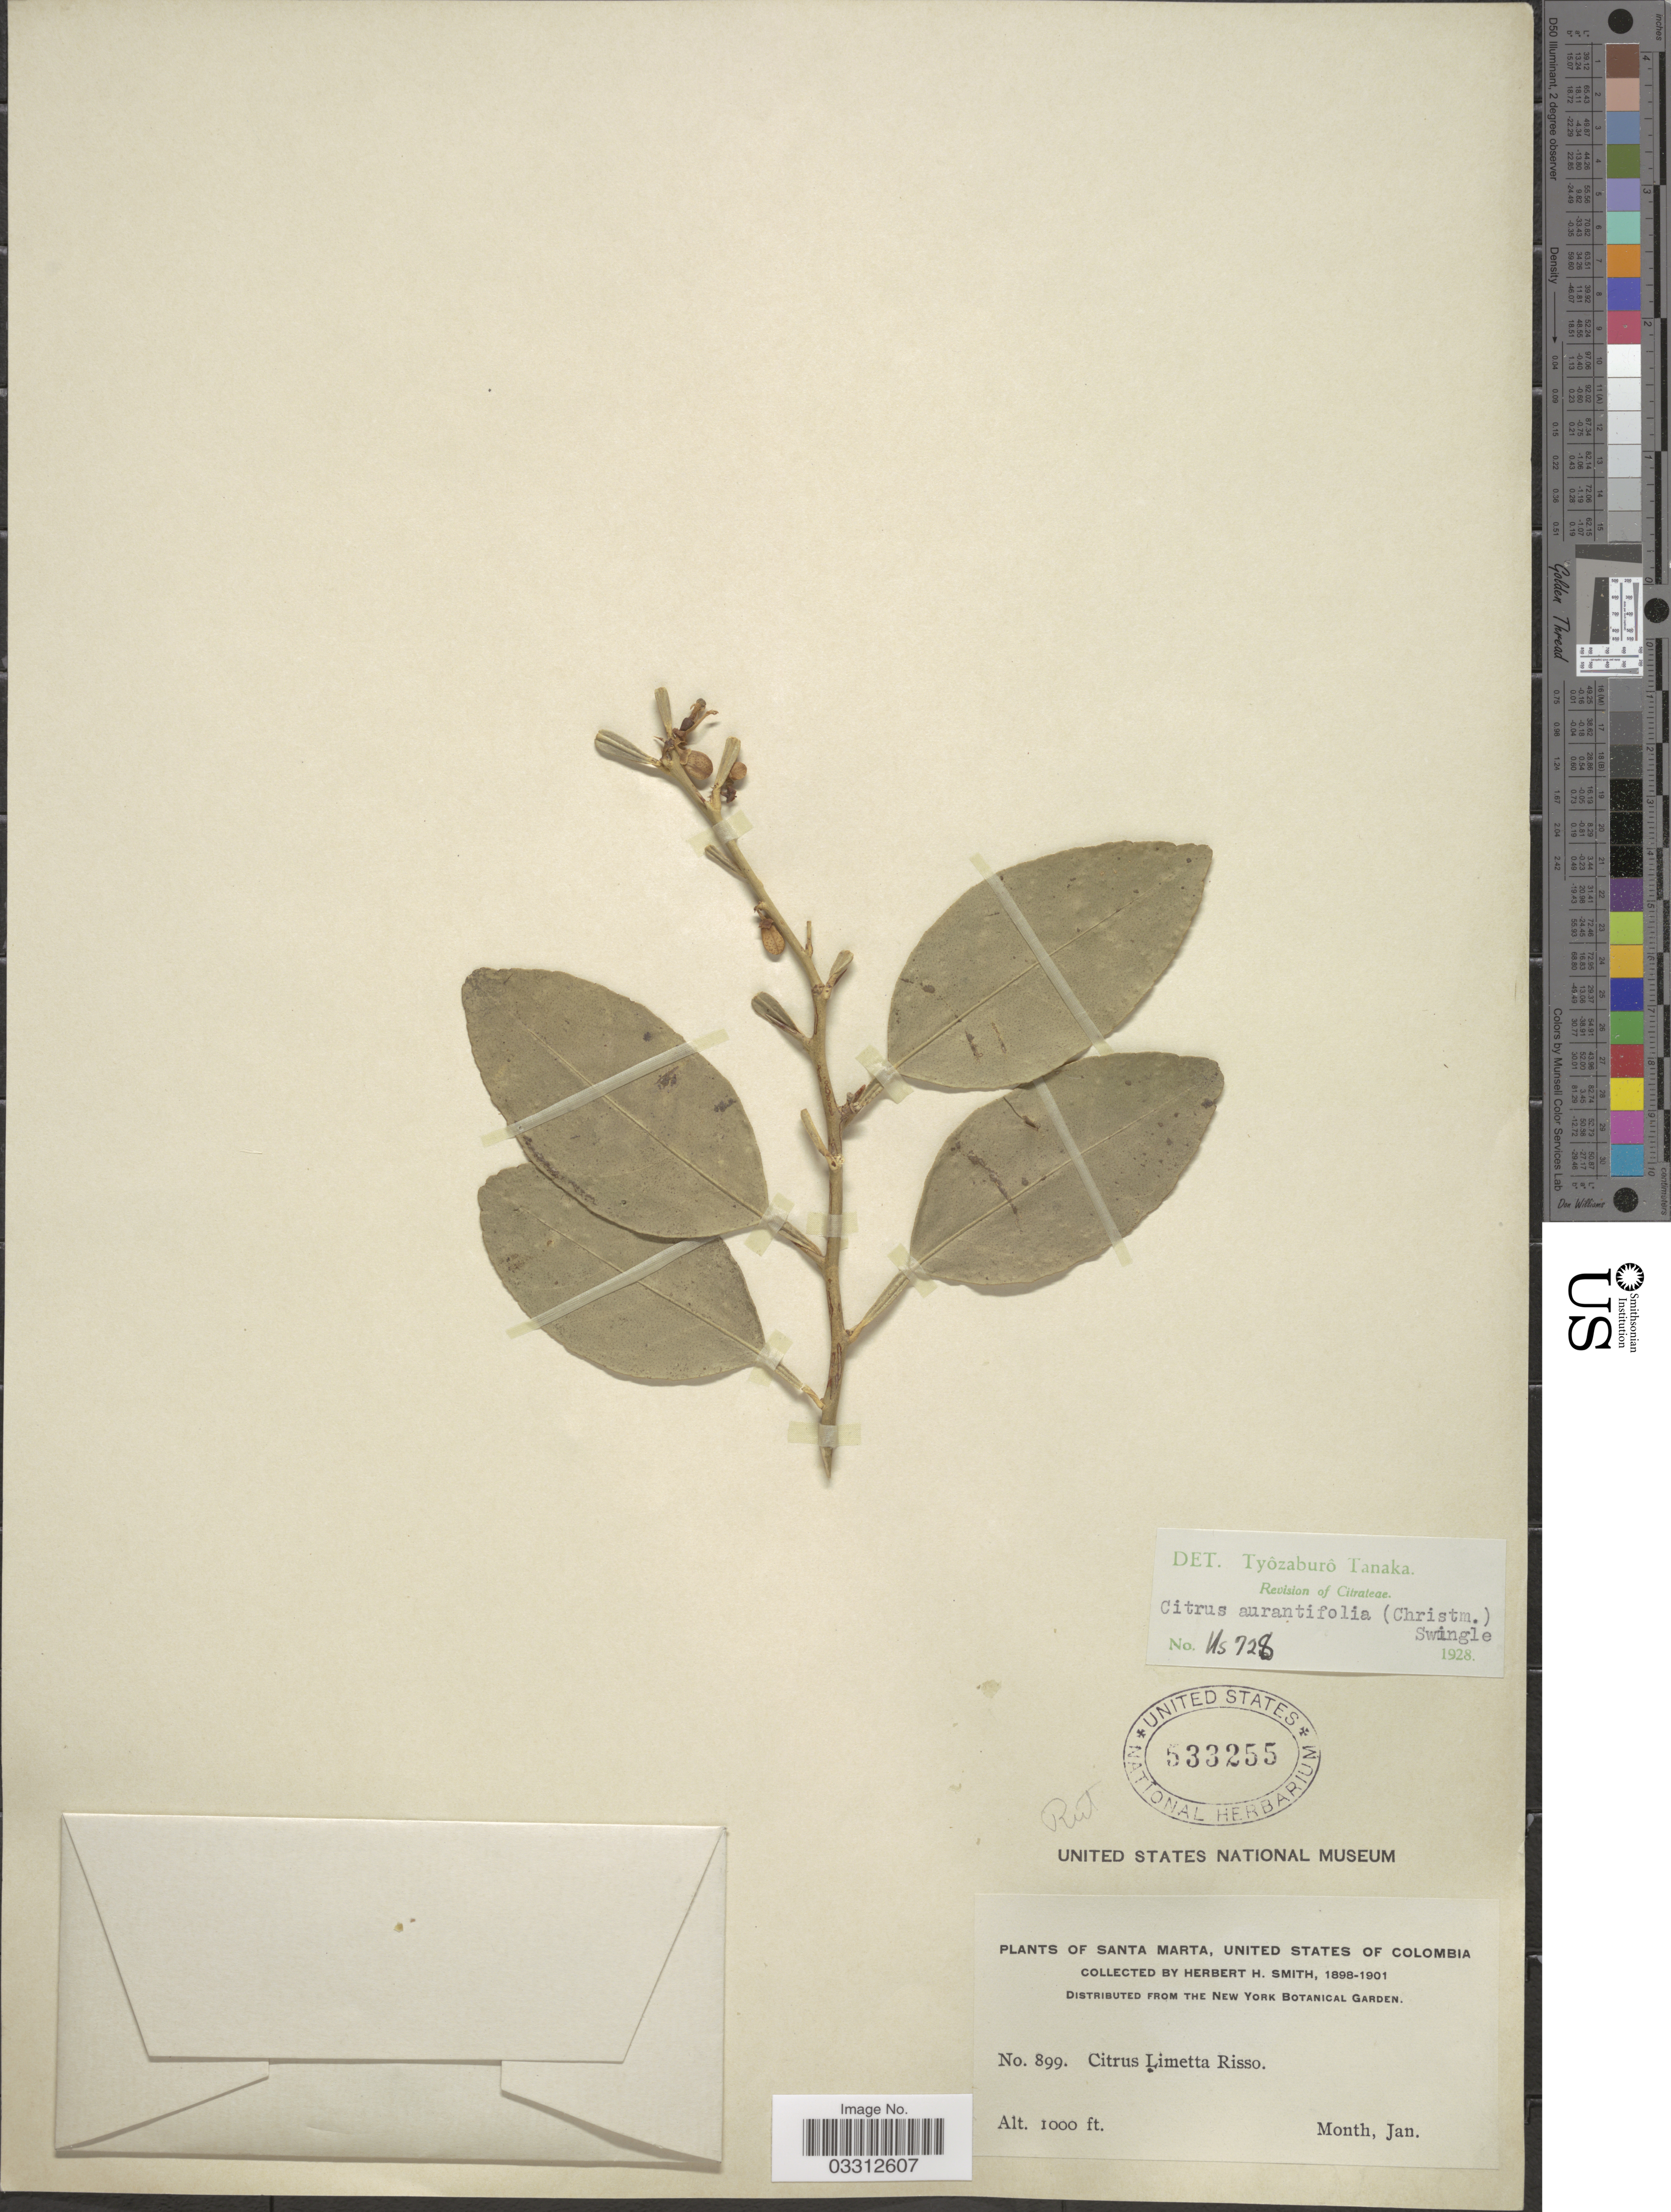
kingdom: Plantae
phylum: Tracheophyta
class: Magnoliopsida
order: Sapindales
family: Rutaceae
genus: Citrus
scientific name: Citrus x aurantifolia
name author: (Christm.) Swingle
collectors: Herbert H. Smith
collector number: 899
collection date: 1898-01/1901-01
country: Colombia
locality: Santa Marta, United States of Colombia.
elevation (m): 305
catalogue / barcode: US 533255